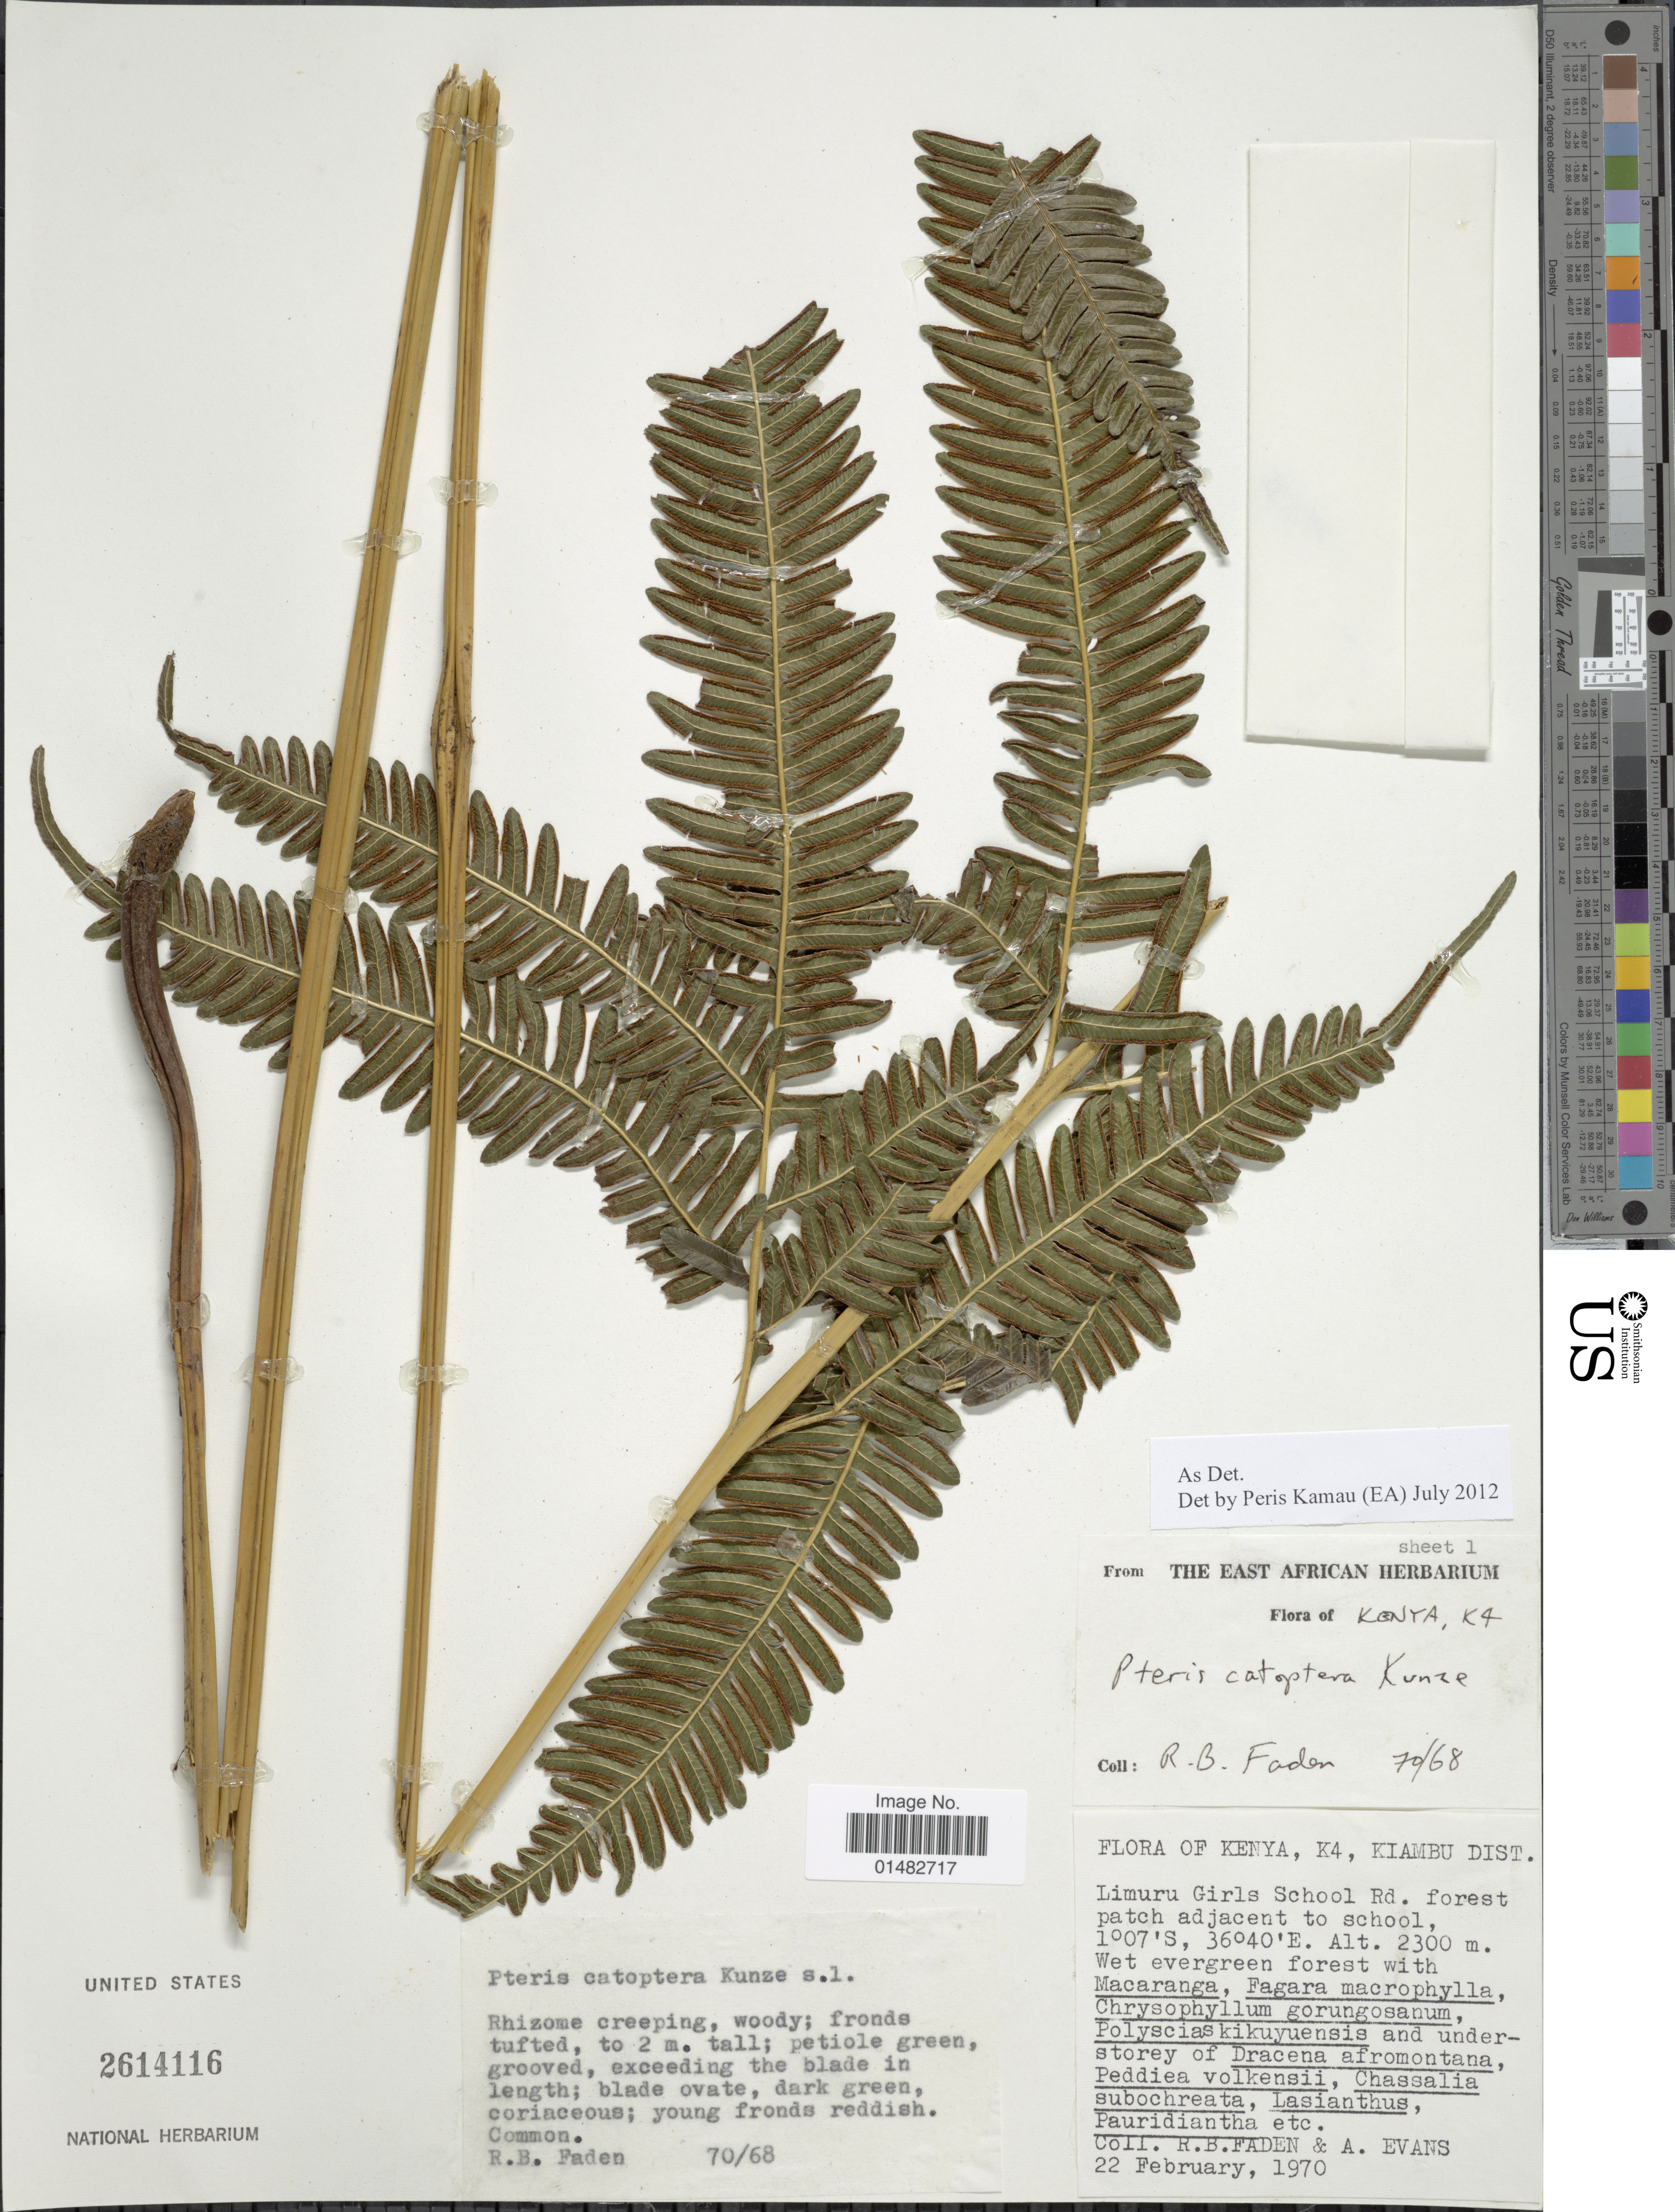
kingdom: Plantae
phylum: Tracheophyta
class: Polypodiopsida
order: Polypodiales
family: Pteridaceae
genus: Pteris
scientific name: Pteris catoptera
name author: Kunze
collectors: R. B. Faden & A. Evans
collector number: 70/68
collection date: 1970-02-22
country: Kenya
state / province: Kiambu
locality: Limuru Girls School Rd. forest patch adjacent to school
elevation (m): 2300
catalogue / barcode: US 2614116